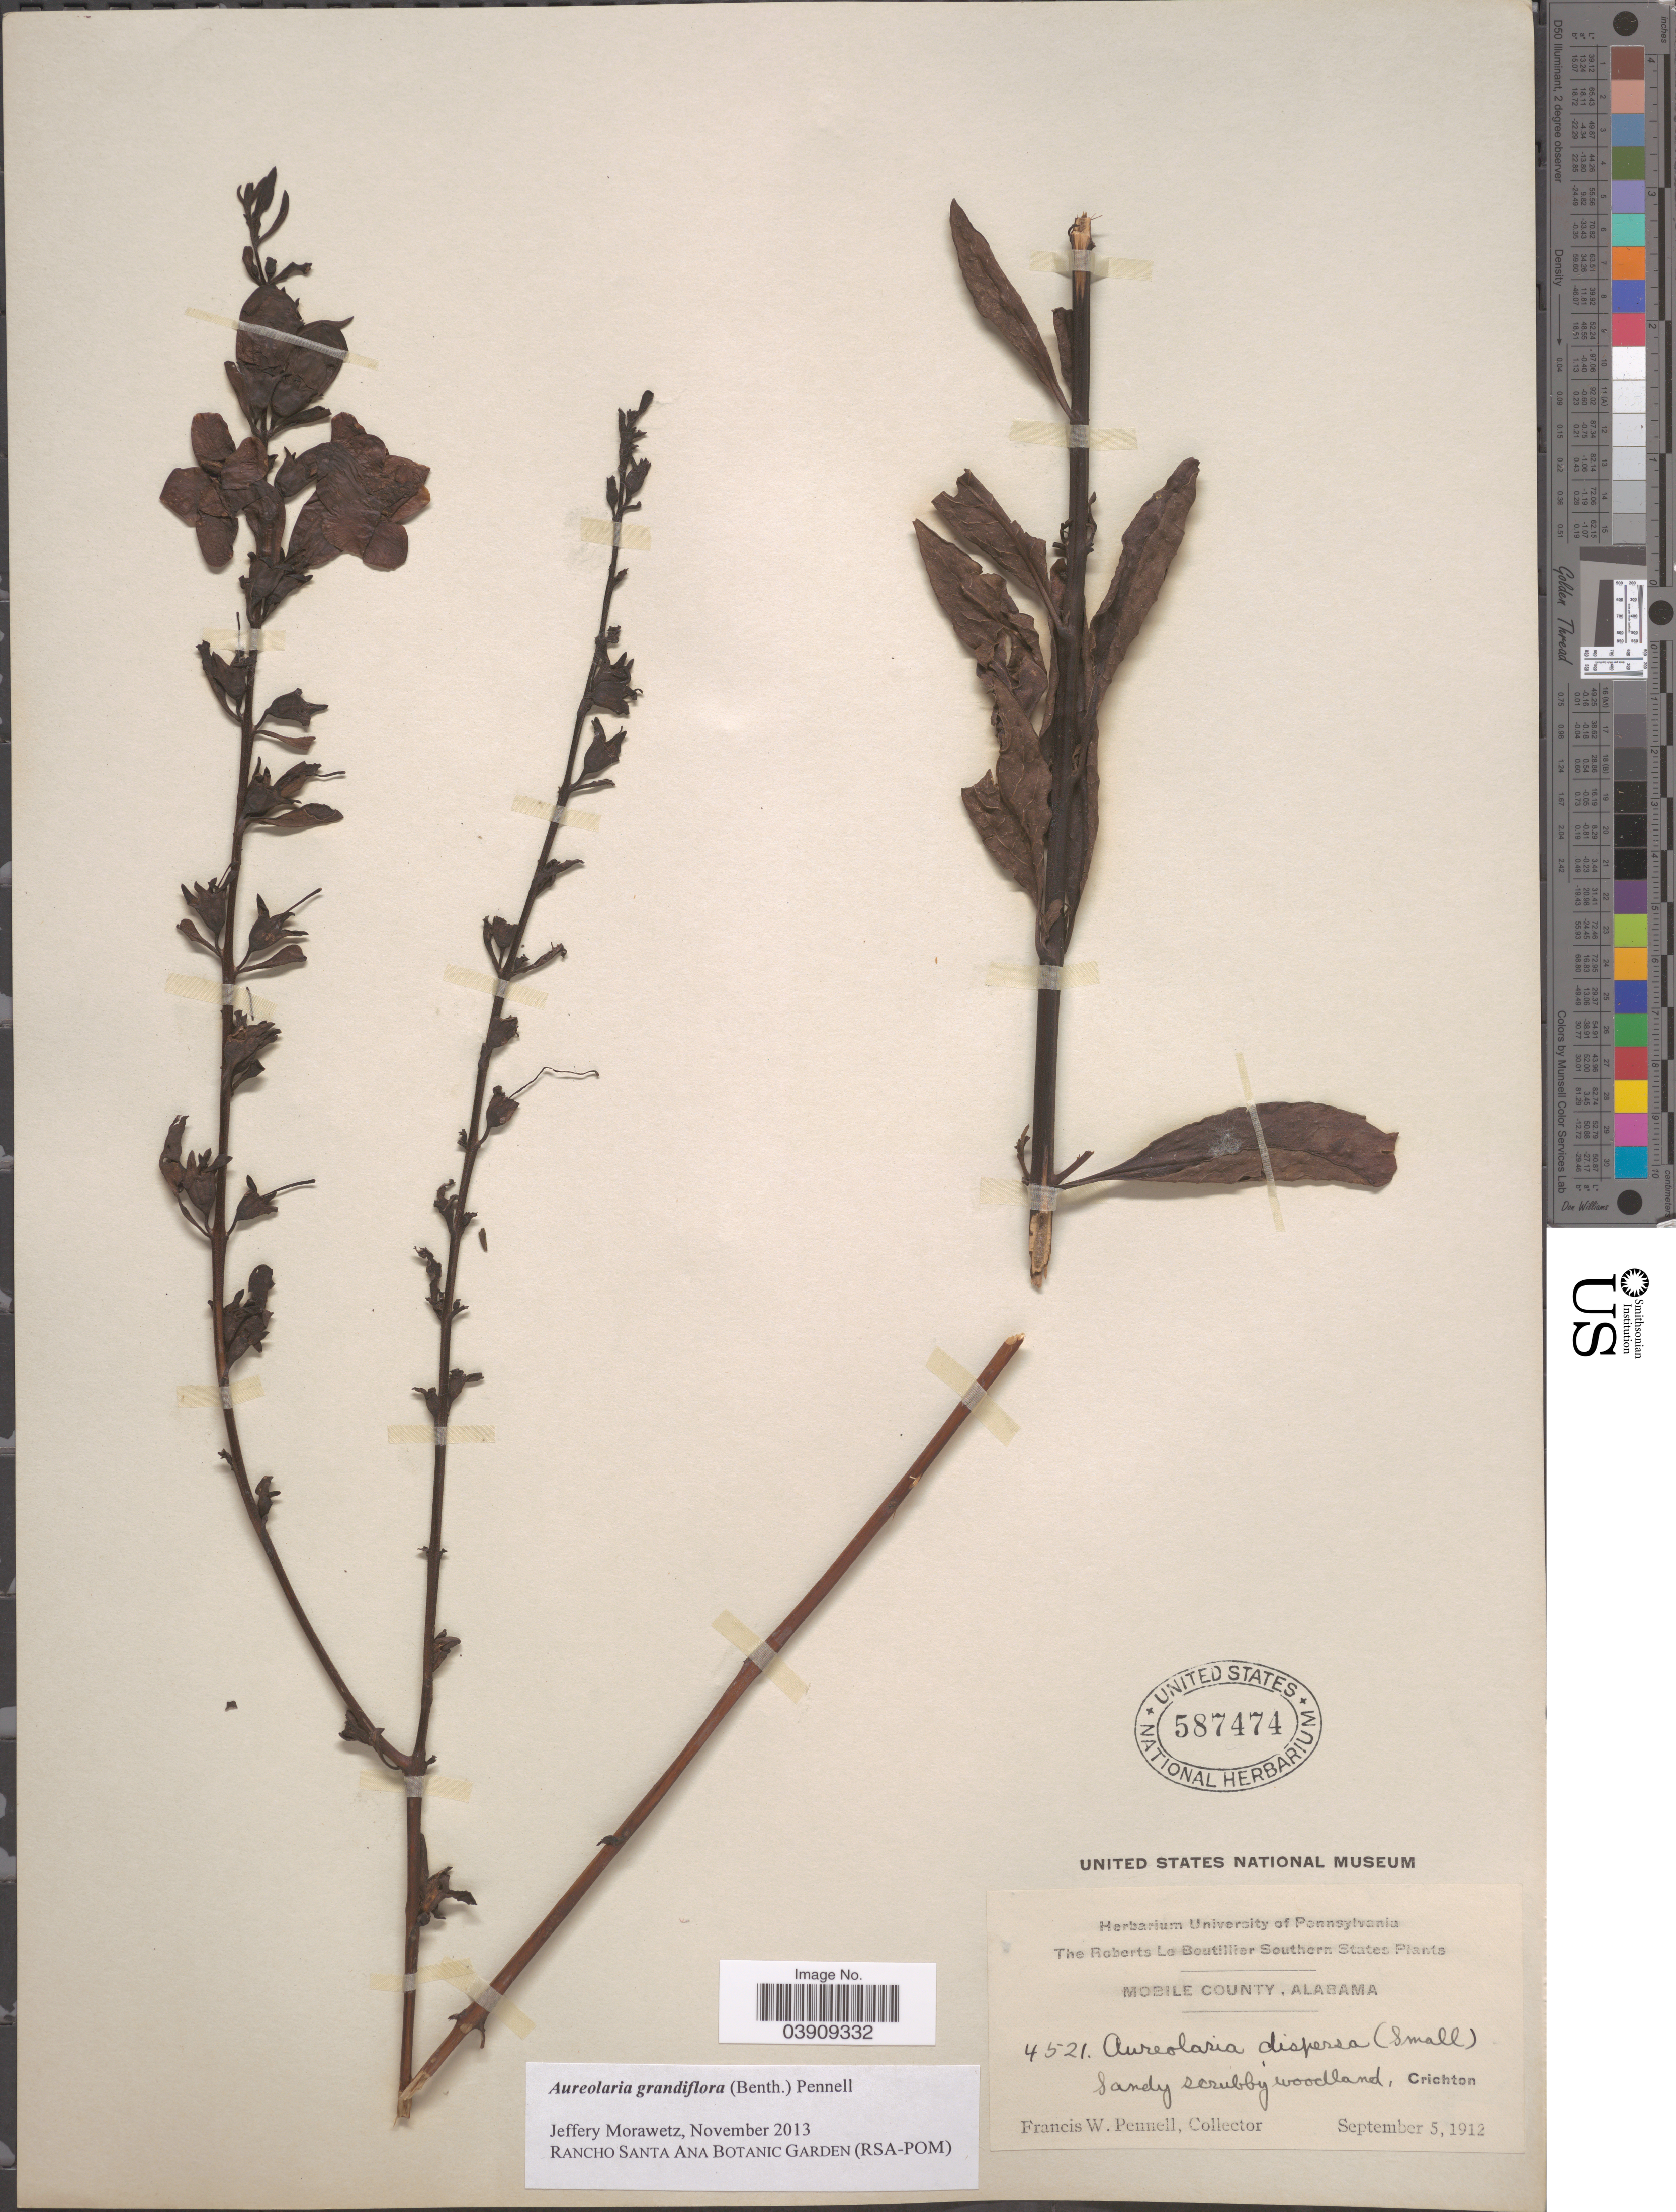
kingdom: Plantae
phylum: Tracheophyta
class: Magnoliopsida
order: Lamiales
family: Orobanchaceae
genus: Aureolaria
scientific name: Aureolaria grandiflora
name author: (Benth.) Pennell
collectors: F. W. Pennell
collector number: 4521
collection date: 1912-09-05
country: United States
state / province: Alabama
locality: Southern States. Mobile County. Crichton.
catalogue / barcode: US 587474